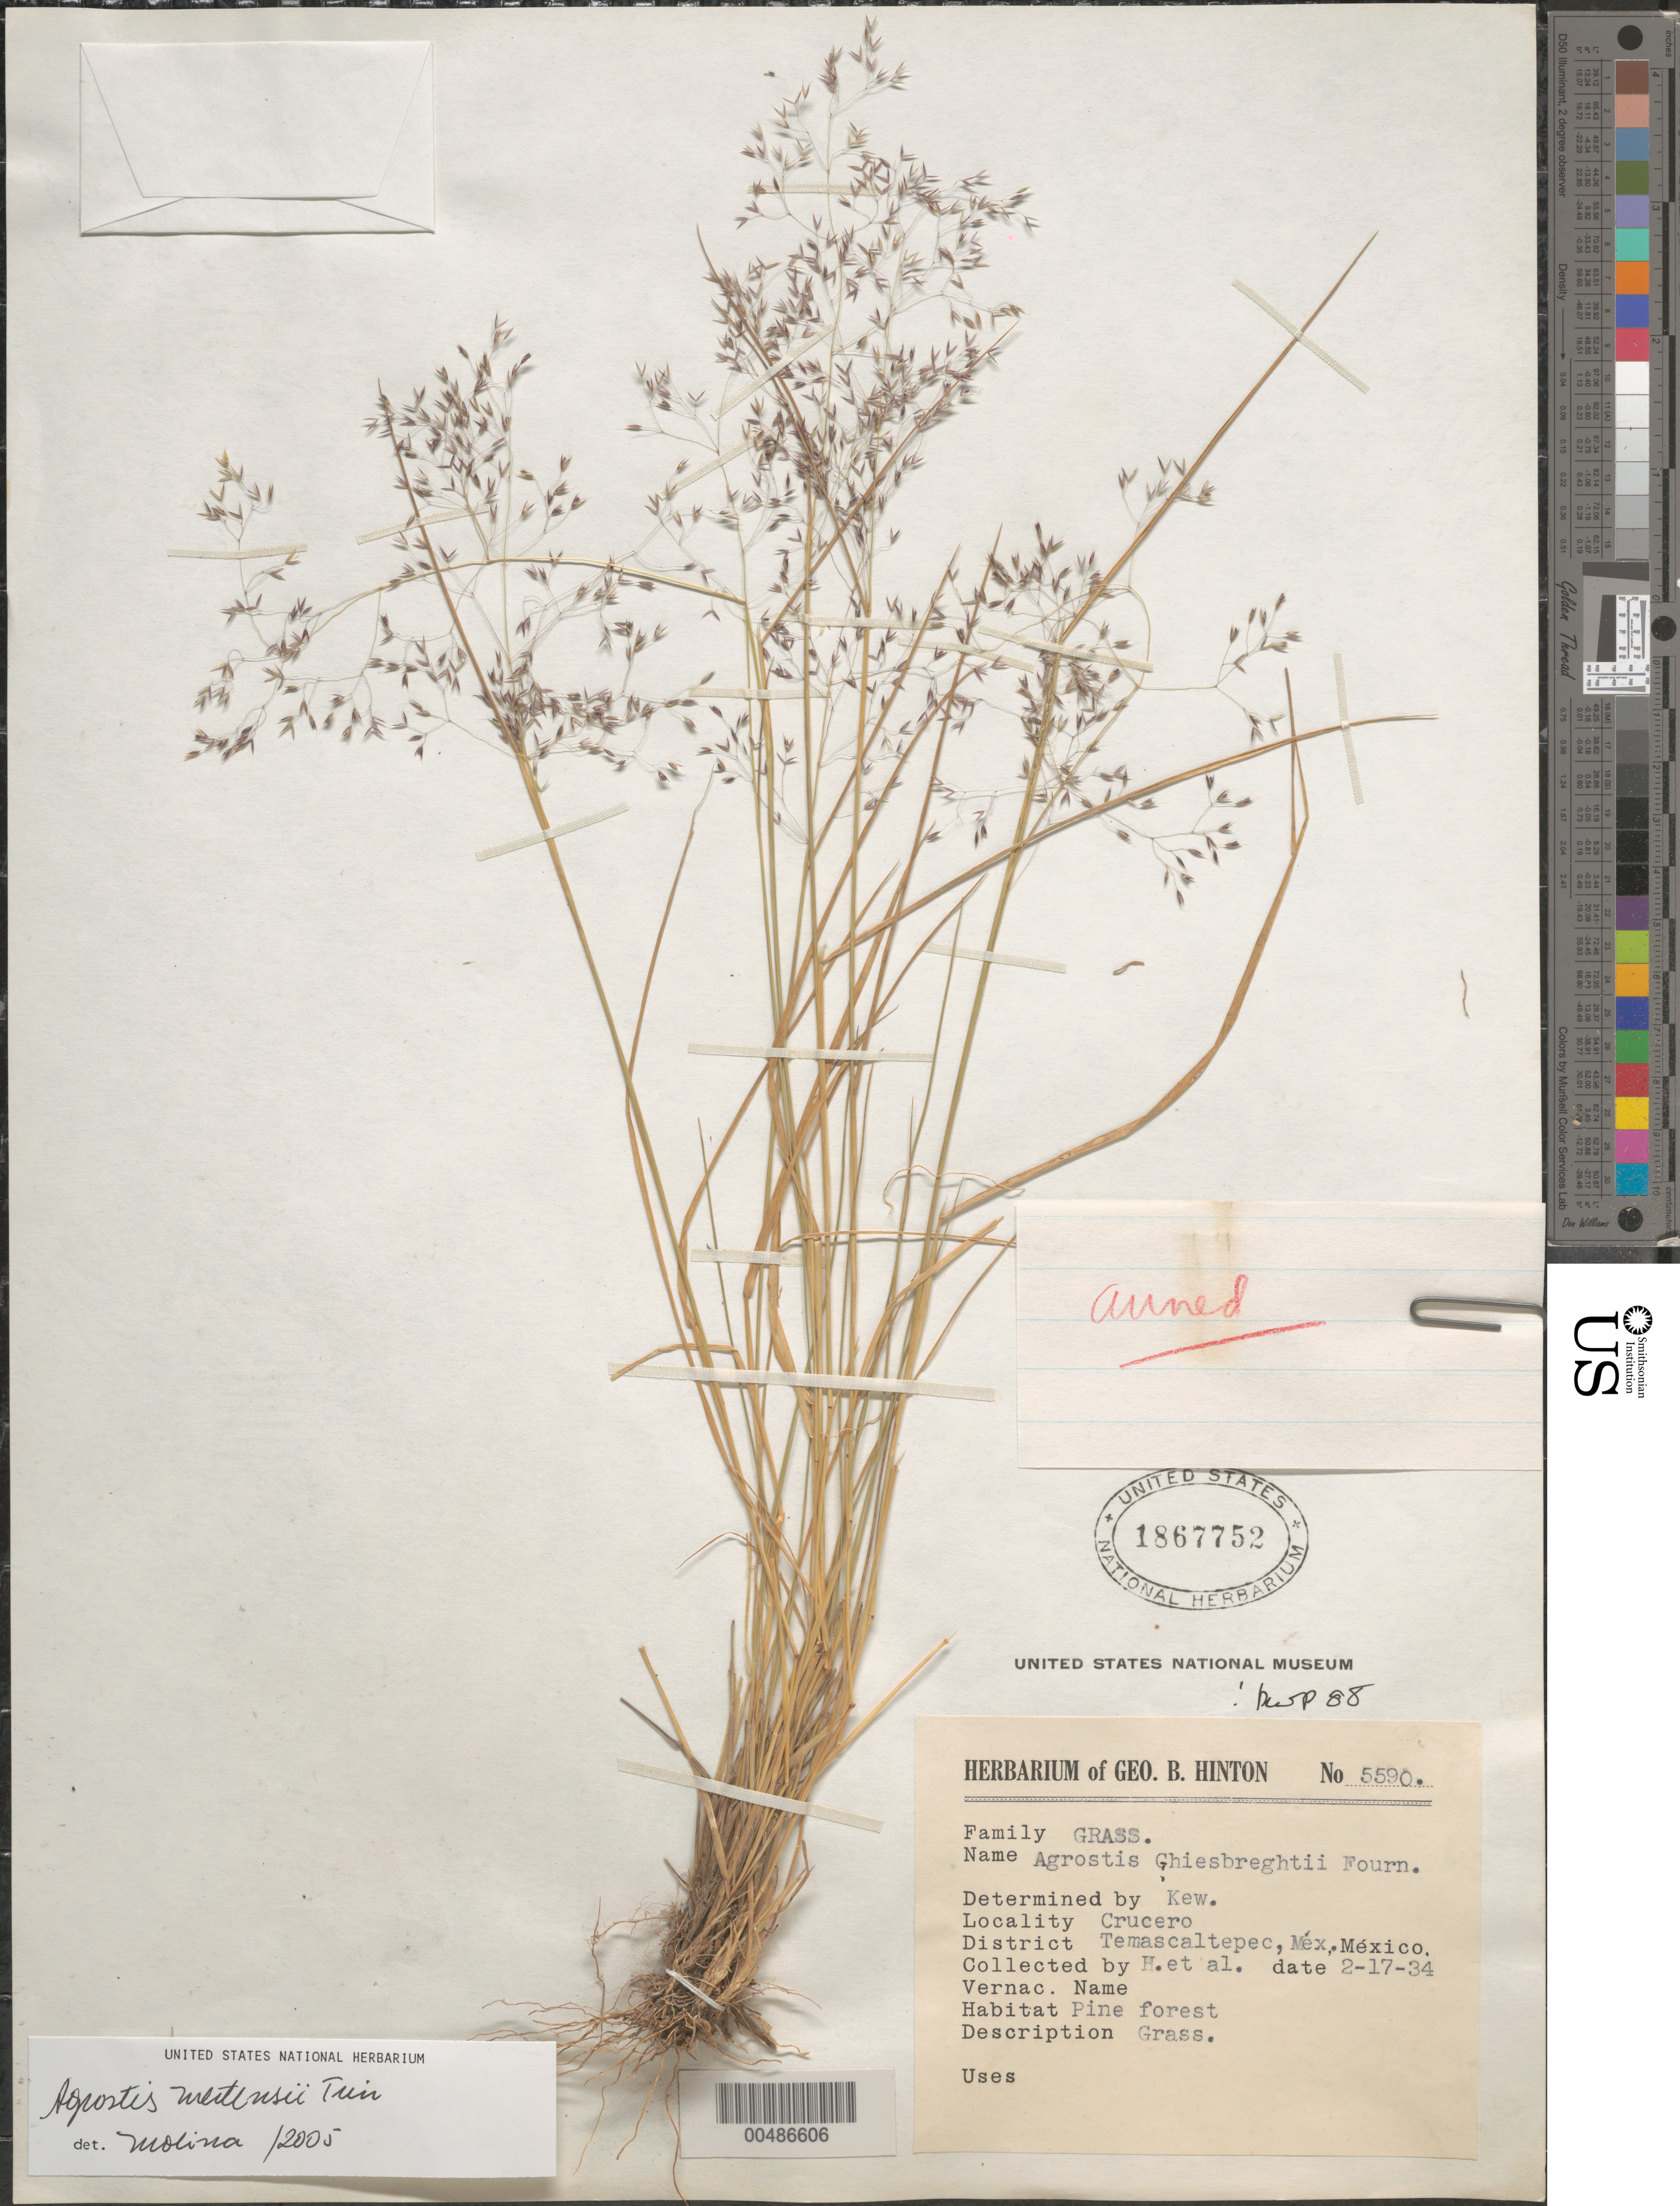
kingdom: Plantae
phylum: Tracheophyta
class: Liliopsida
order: Poales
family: Poaceae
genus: Agrostis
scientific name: Agrostis ghiesbreghtii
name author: E. Fourn.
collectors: G. B. Hinton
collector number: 5590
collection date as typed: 17 Feb 1934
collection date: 1934-02-17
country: Mexico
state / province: México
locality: Dist of Temascaltepec, Crucero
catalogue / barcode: US 1867752